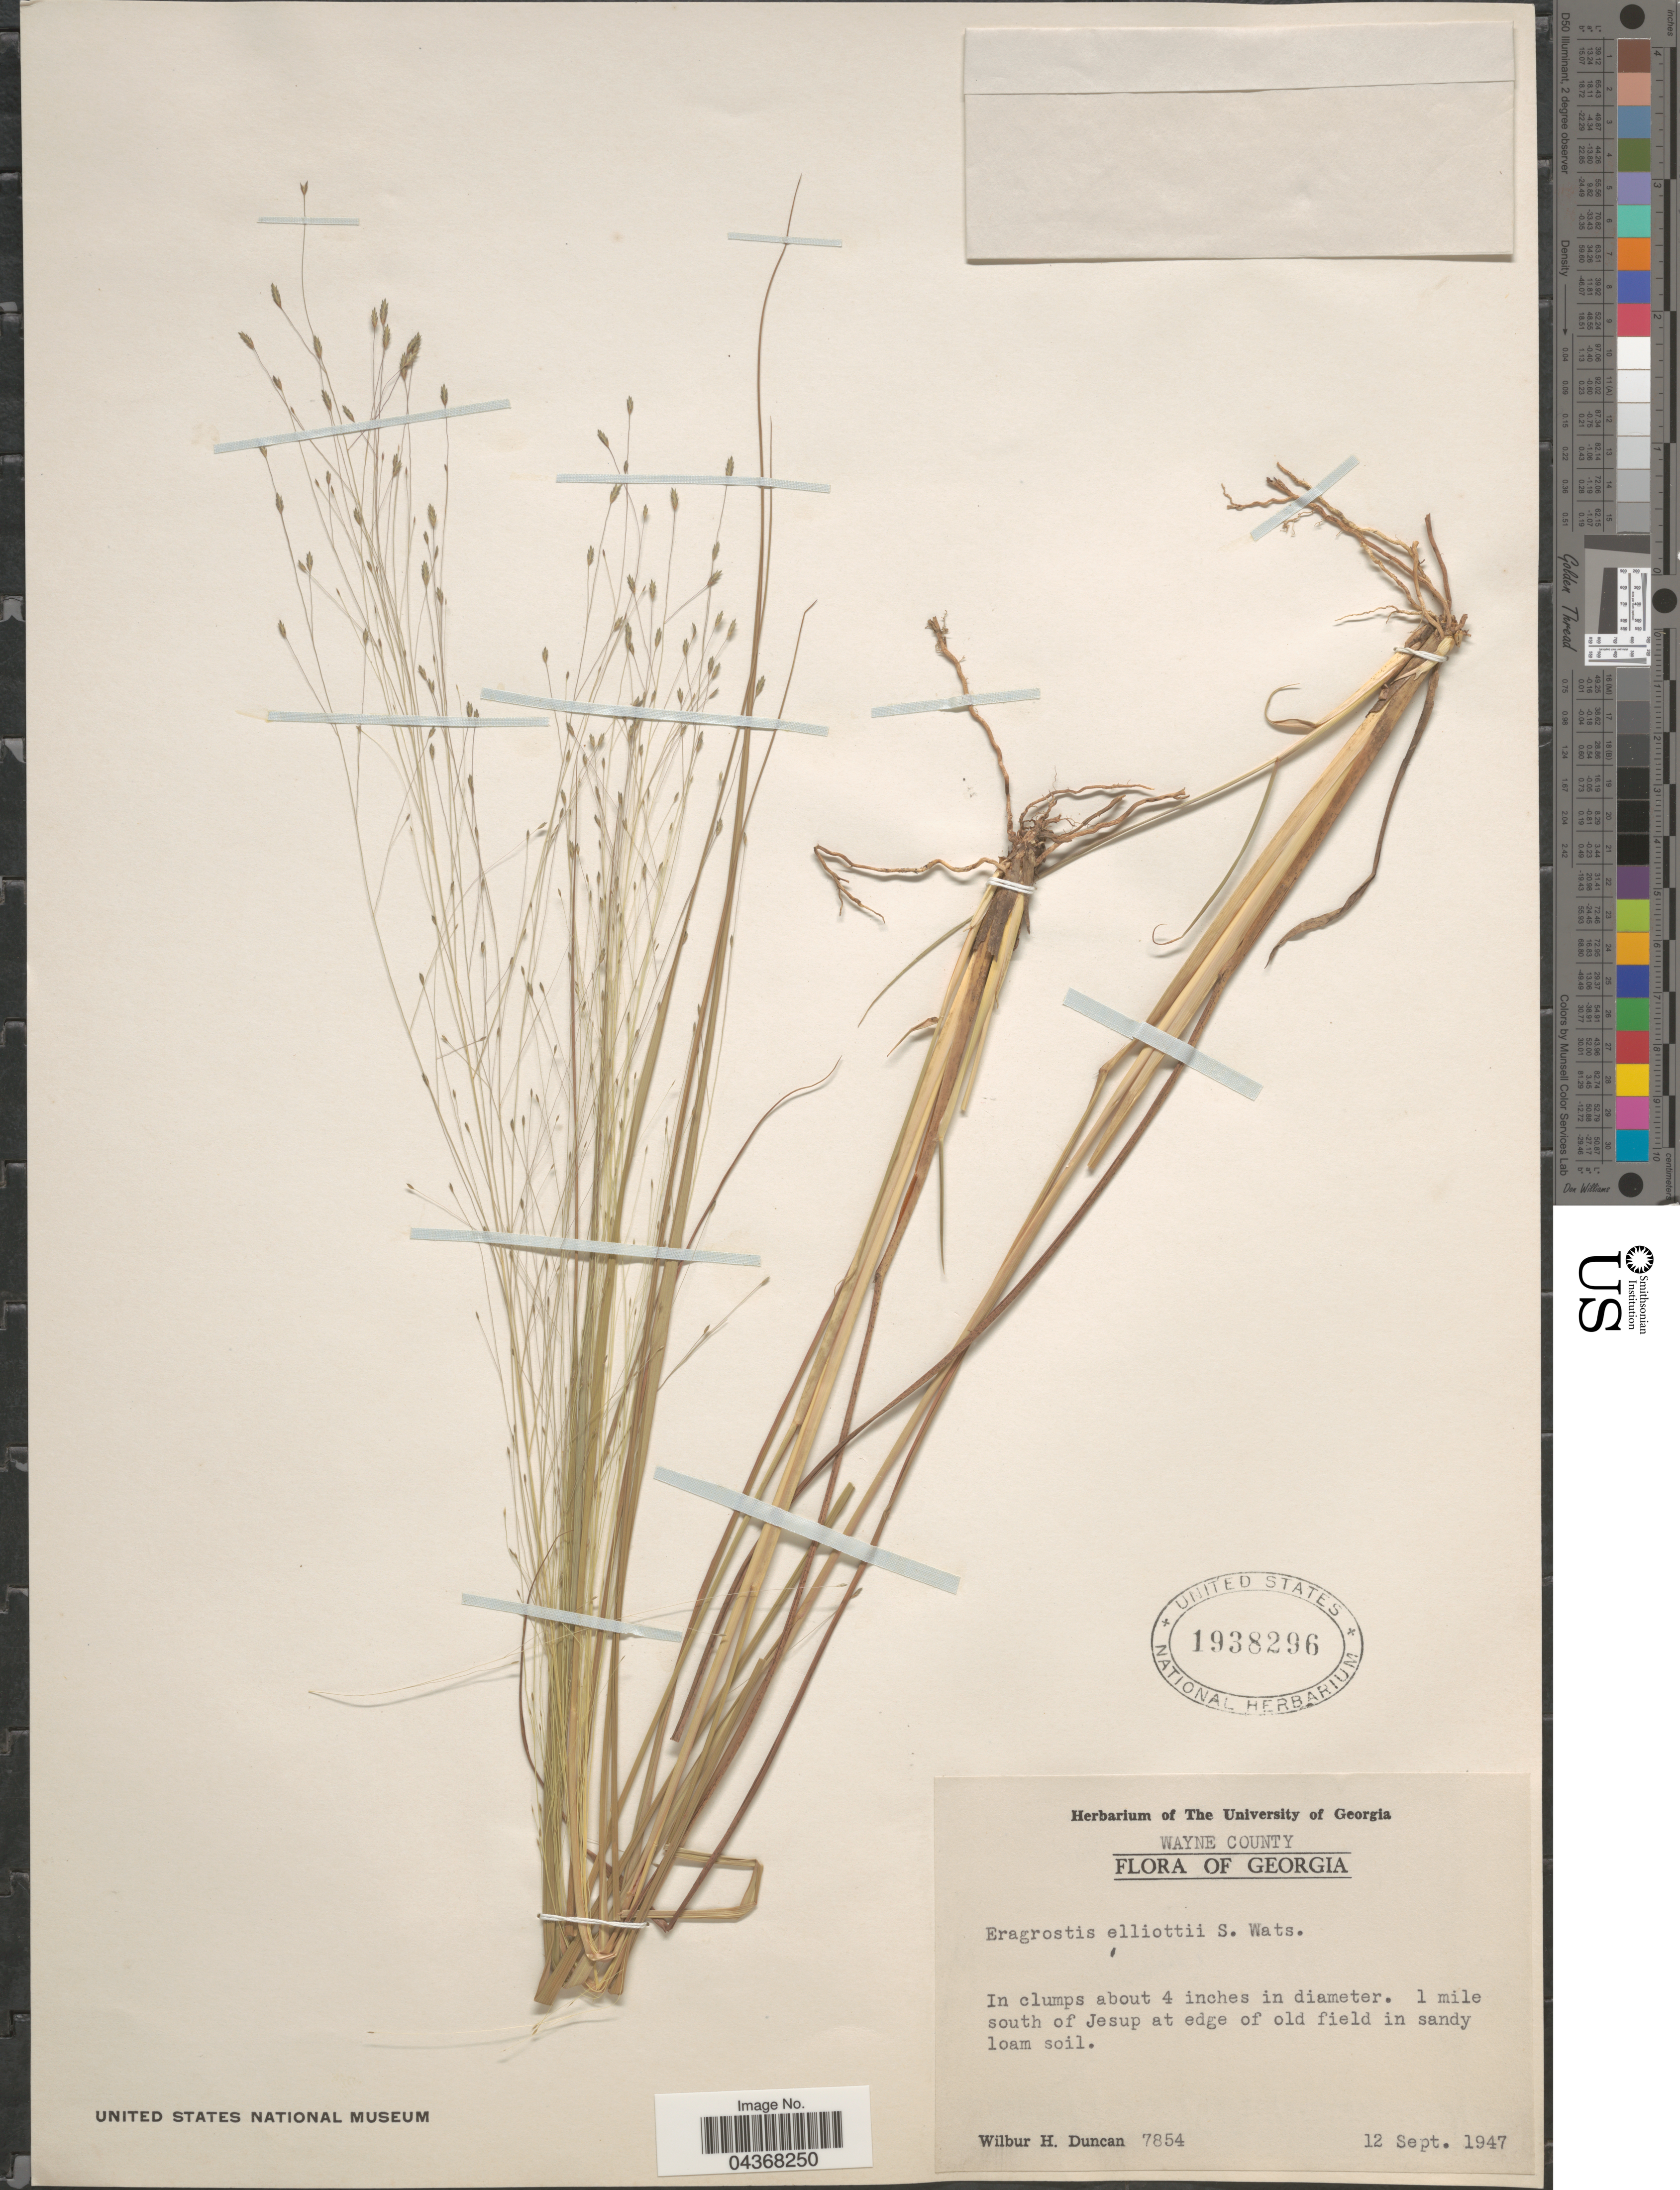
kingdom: Plantae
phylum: Tracheophyta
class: Liliopsida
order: Poales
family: Poaceae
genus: Eragrostis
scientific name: Eragrostis elliottii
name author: S. Watson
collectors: W. H. Duncan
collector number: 7854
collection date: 1947-09-12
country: United States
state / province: Georgia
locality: Wayne County. 1 mile south of Jesup at edge of old field in sandy loam soil.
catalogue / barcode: US 1938296